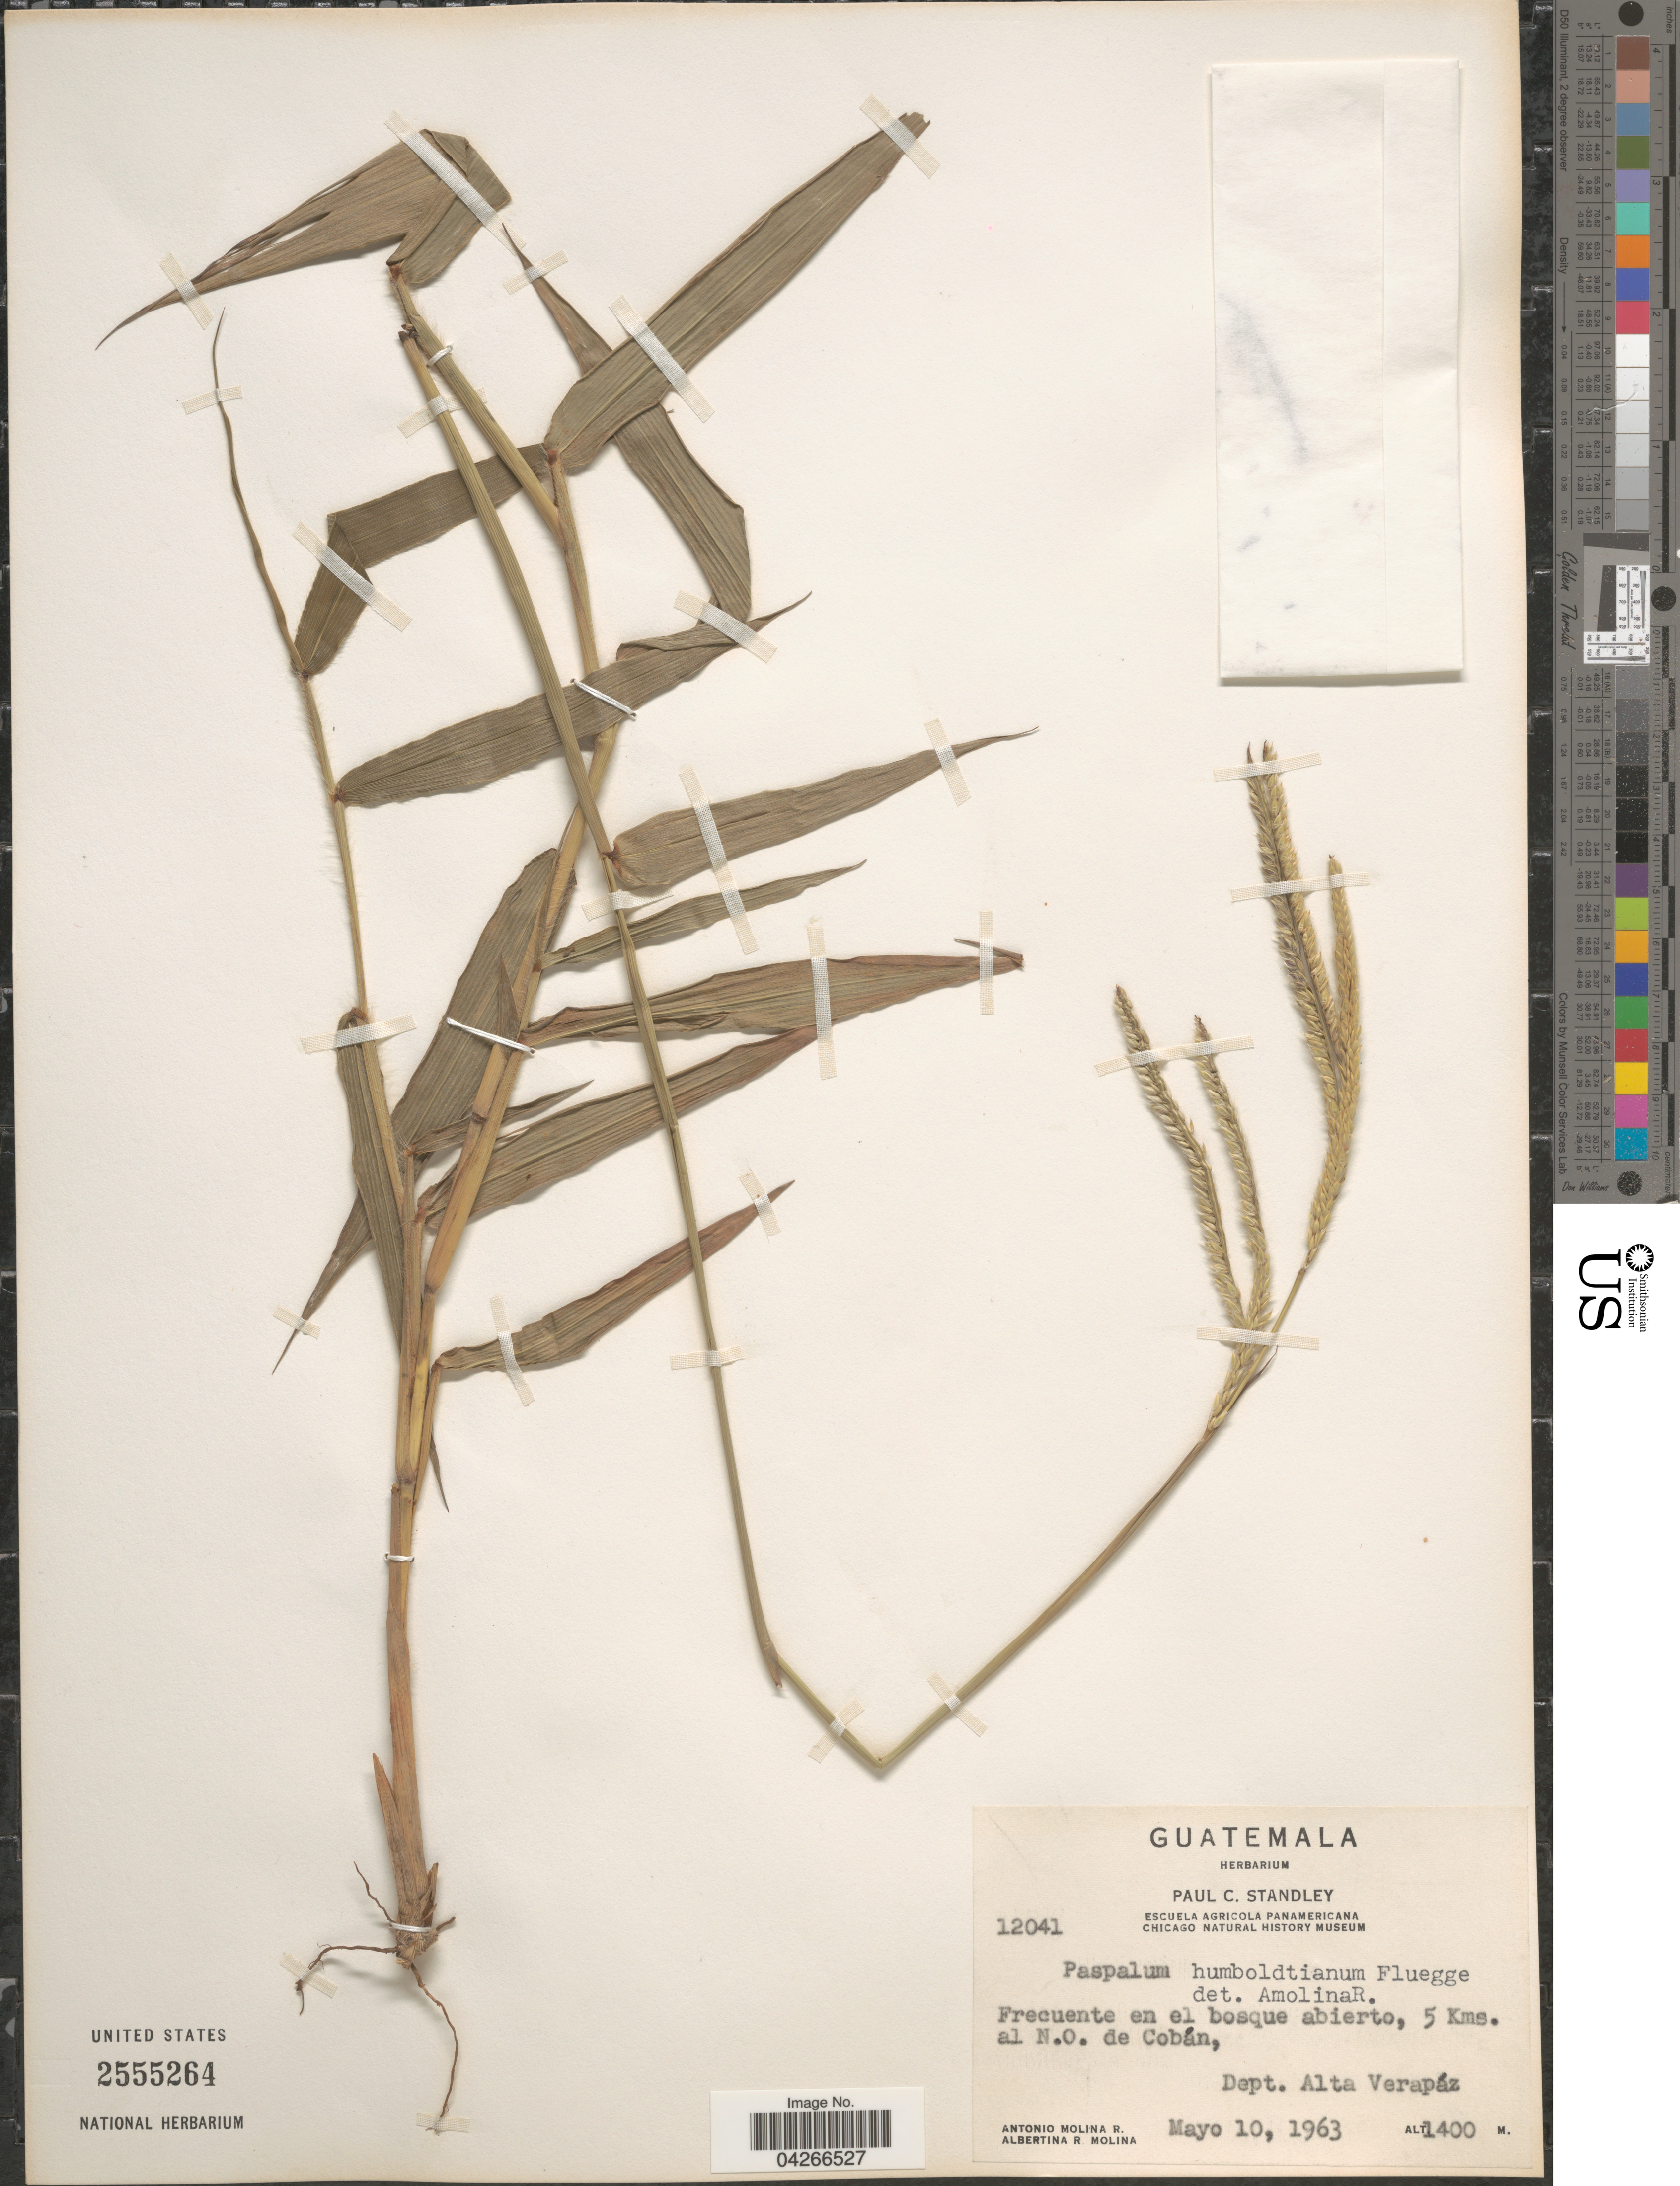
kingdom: Plantae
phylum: Tracheophyta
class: Liliopsida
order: Poales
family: Poaceae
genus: Paspalum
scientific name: Paspalum humboldtianum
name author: Flüggé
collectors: A. Molina R. & A. R. Molina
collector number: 12041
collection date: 1963-05-10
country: Guatemala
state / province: Alta Verapaz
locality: Frecuente en el bosque abierto, 5 Kms. al N.O. de Cobán, Dept. Alta Verapáz.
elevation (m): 1400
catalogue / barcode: US 2555264